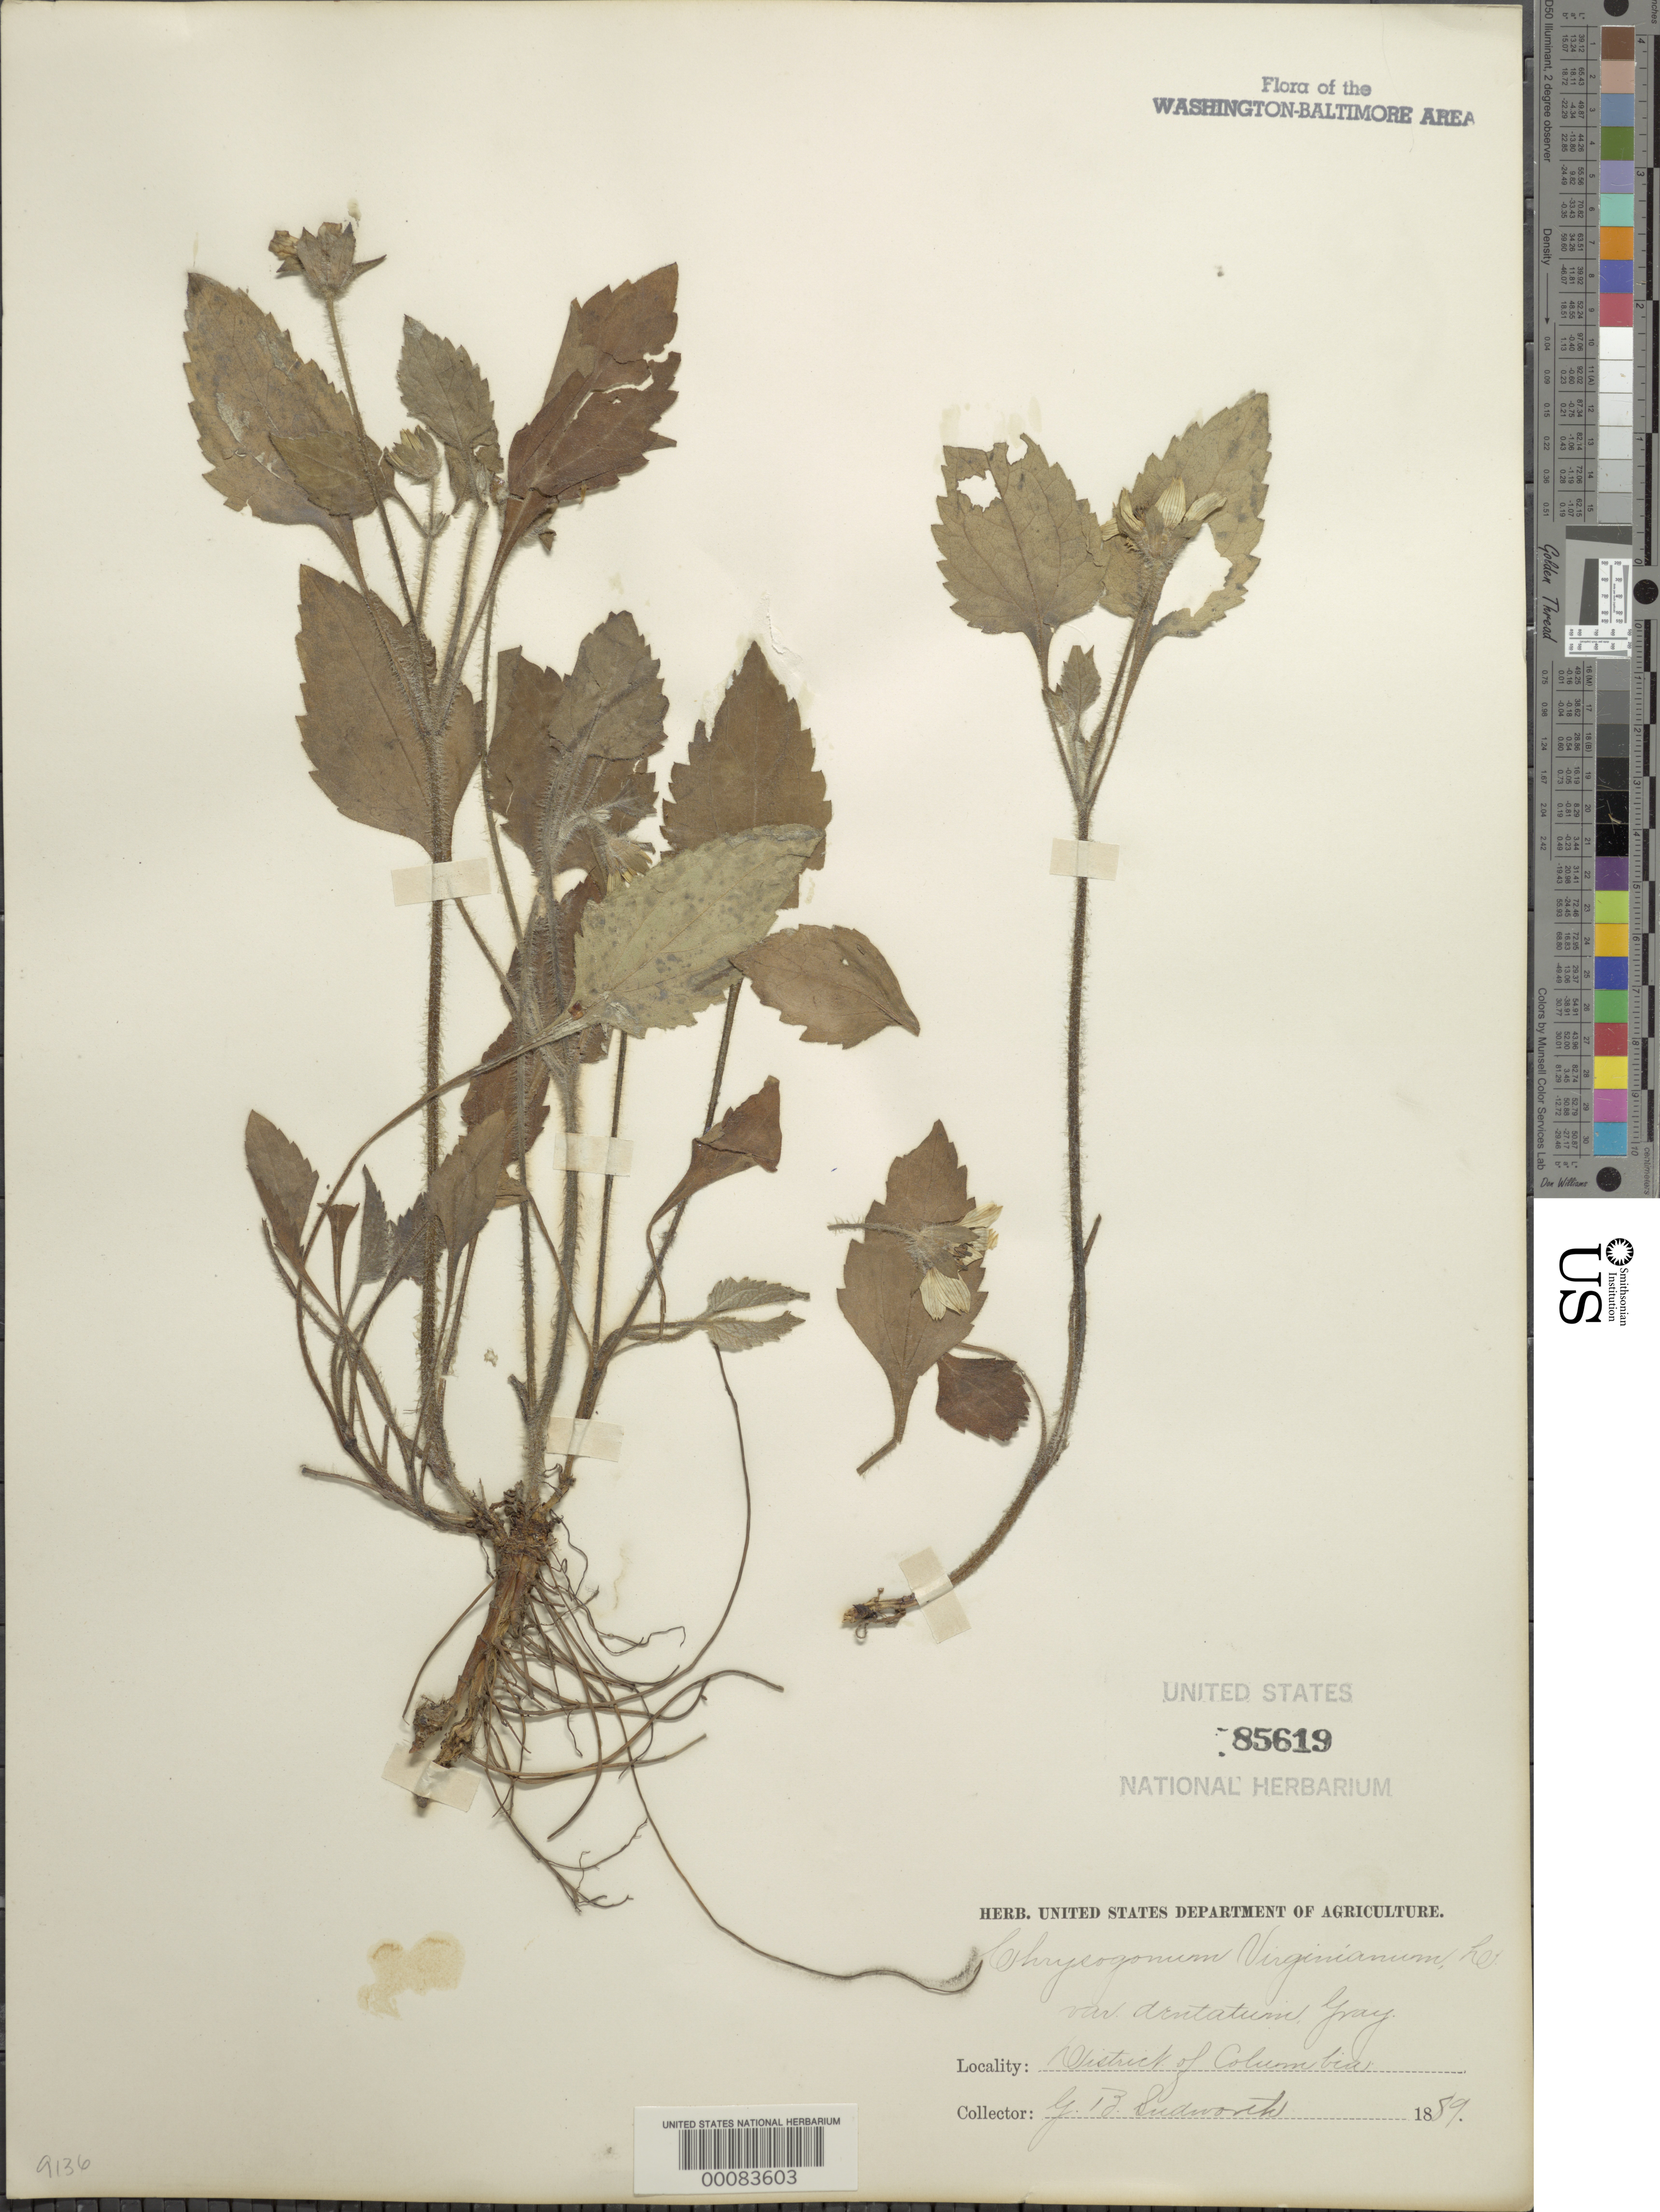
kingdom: Plantae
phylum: Tracheophyta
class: Magnoliopsida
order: Asterales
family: Asteraceae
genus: Chrysogonum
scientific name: Chrysogonum virginianum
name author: L.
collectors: G. B. Sudworth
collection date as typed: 1889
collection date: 1889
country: United States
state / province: District of Columbia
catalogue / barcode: US 85619